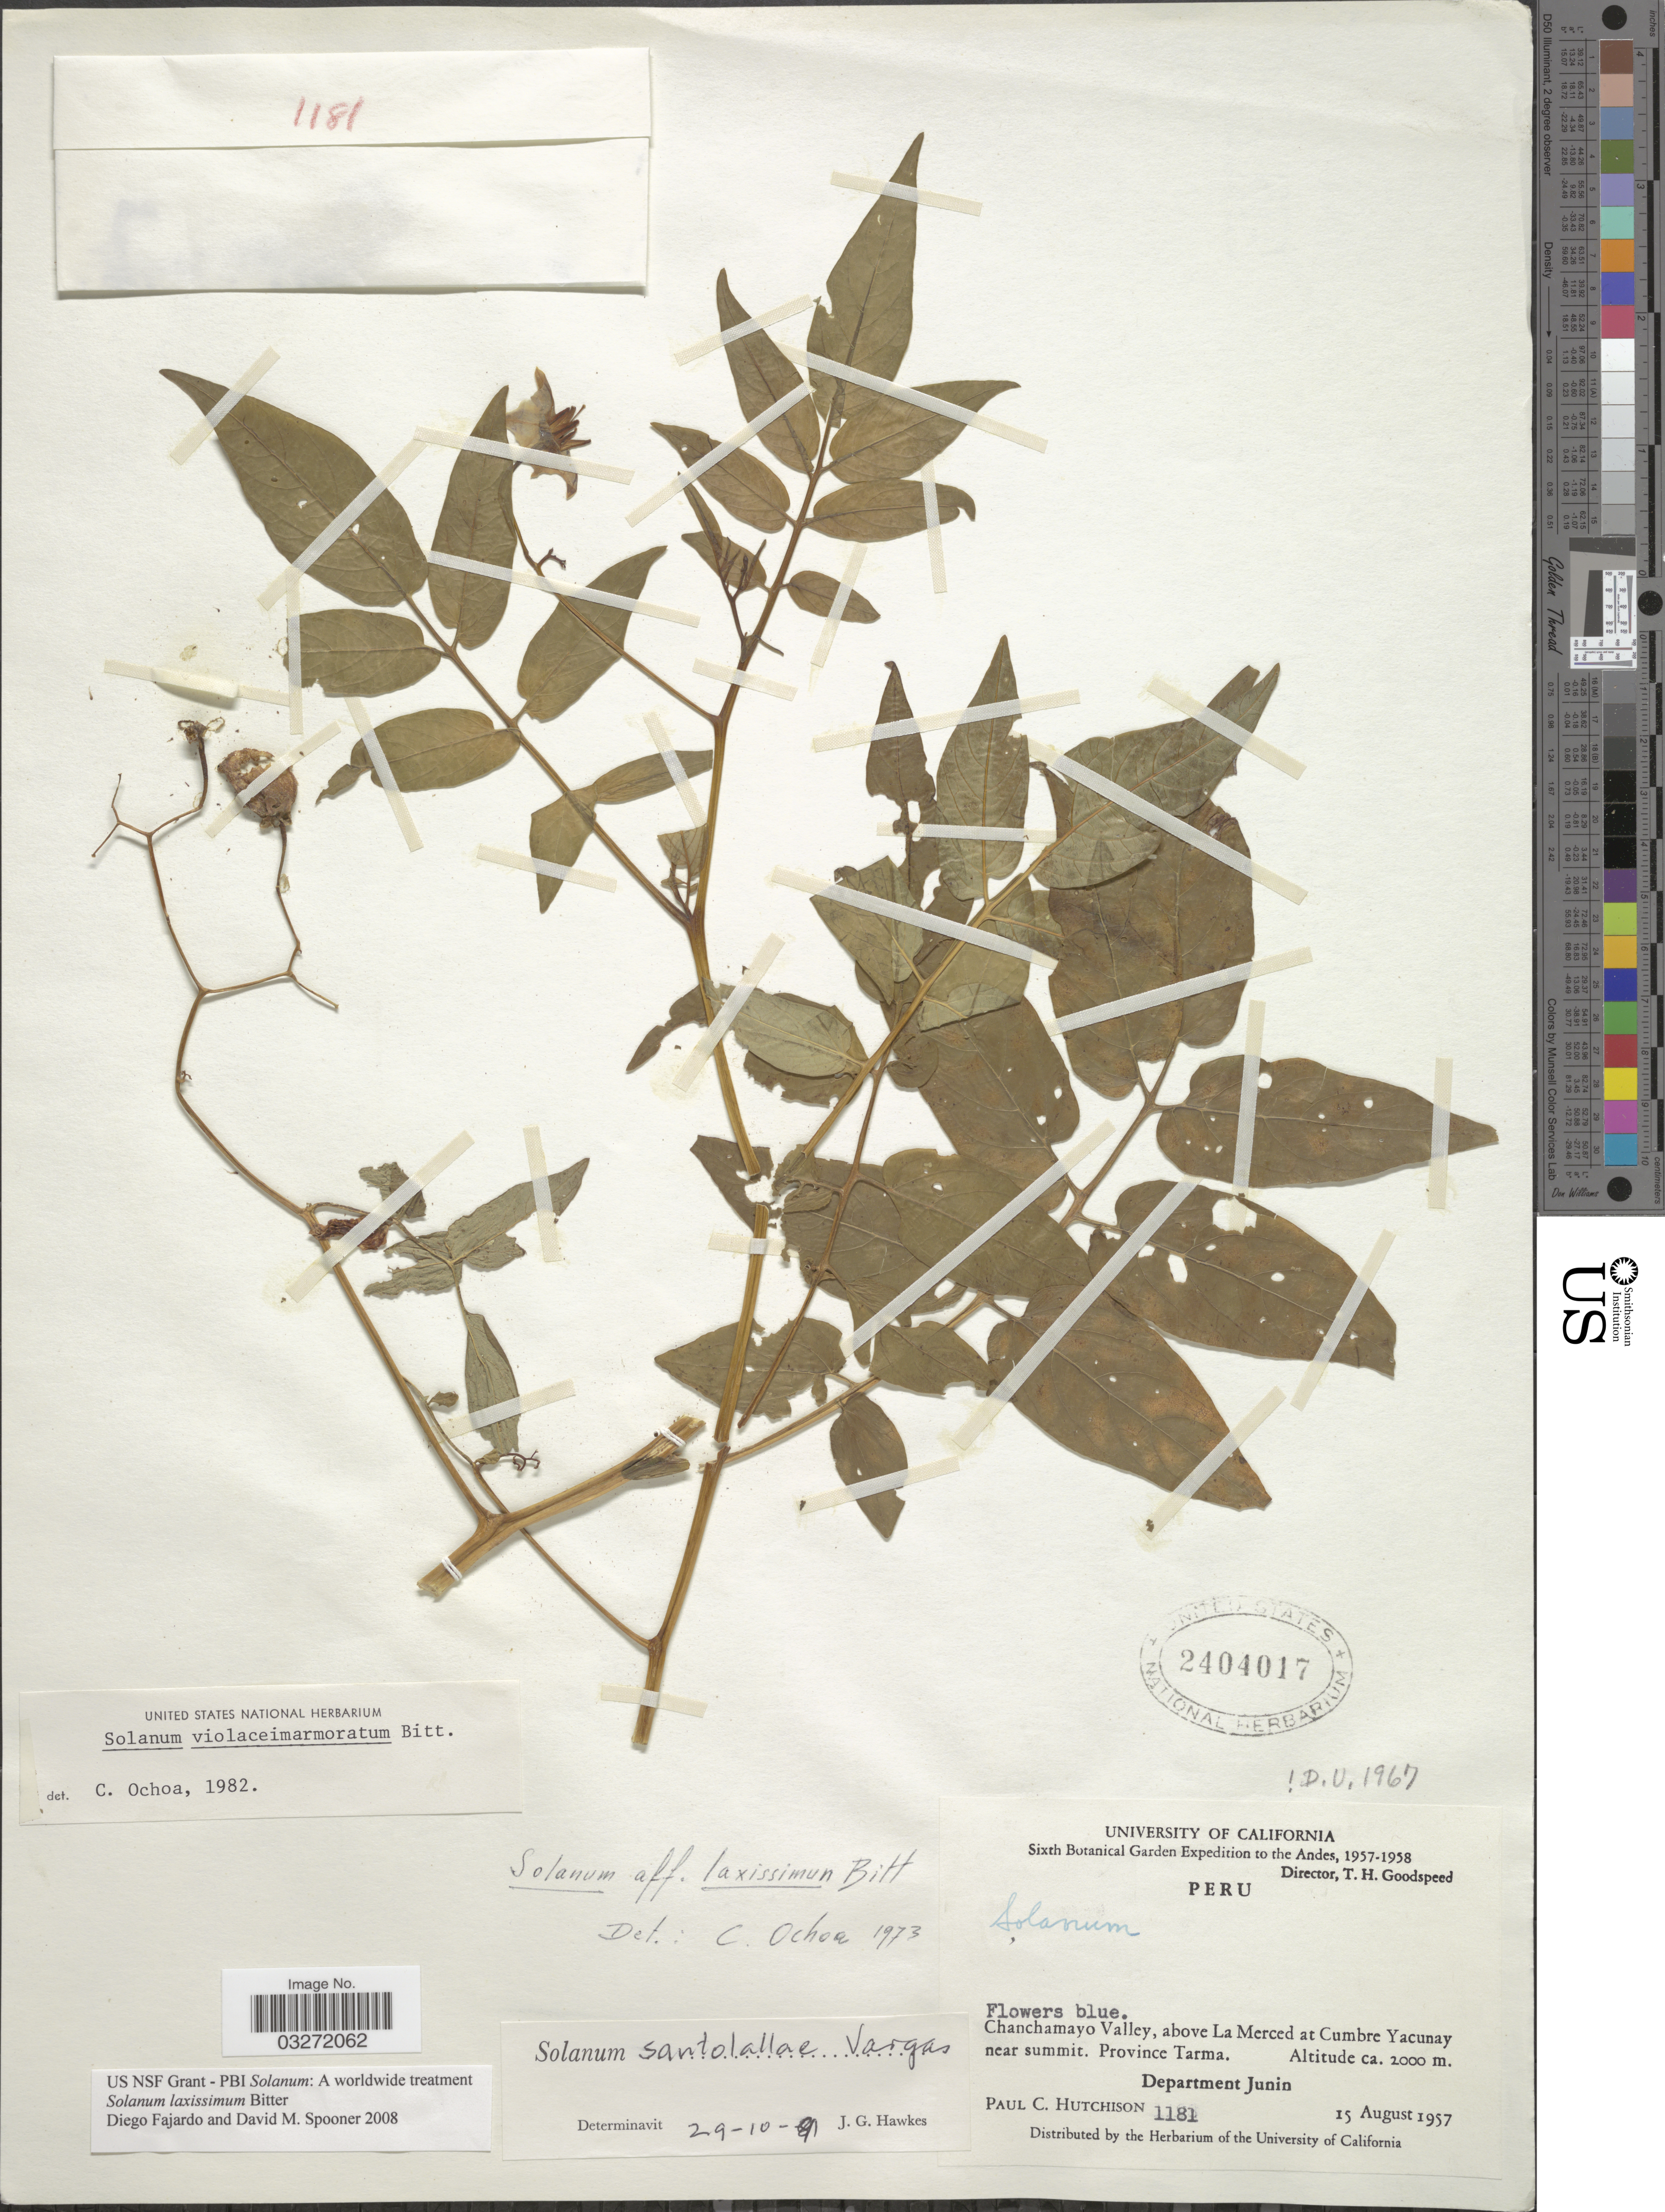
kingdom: Plantae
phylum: Tracheophyta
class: Magnoliopsida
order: Solanales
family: Solanaceae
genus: Solanum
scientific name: Solanum laxissimum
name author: Bitter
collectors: P. C. Hutchison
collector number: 1181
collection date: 1957-08-15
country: Peru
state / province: Junín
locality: Andes. Chanchamayo Valley, above La Merced at Cumbre Yacunay near summit. Province Tarma. Department Junin.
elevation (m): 2000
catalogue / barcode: US 2404017